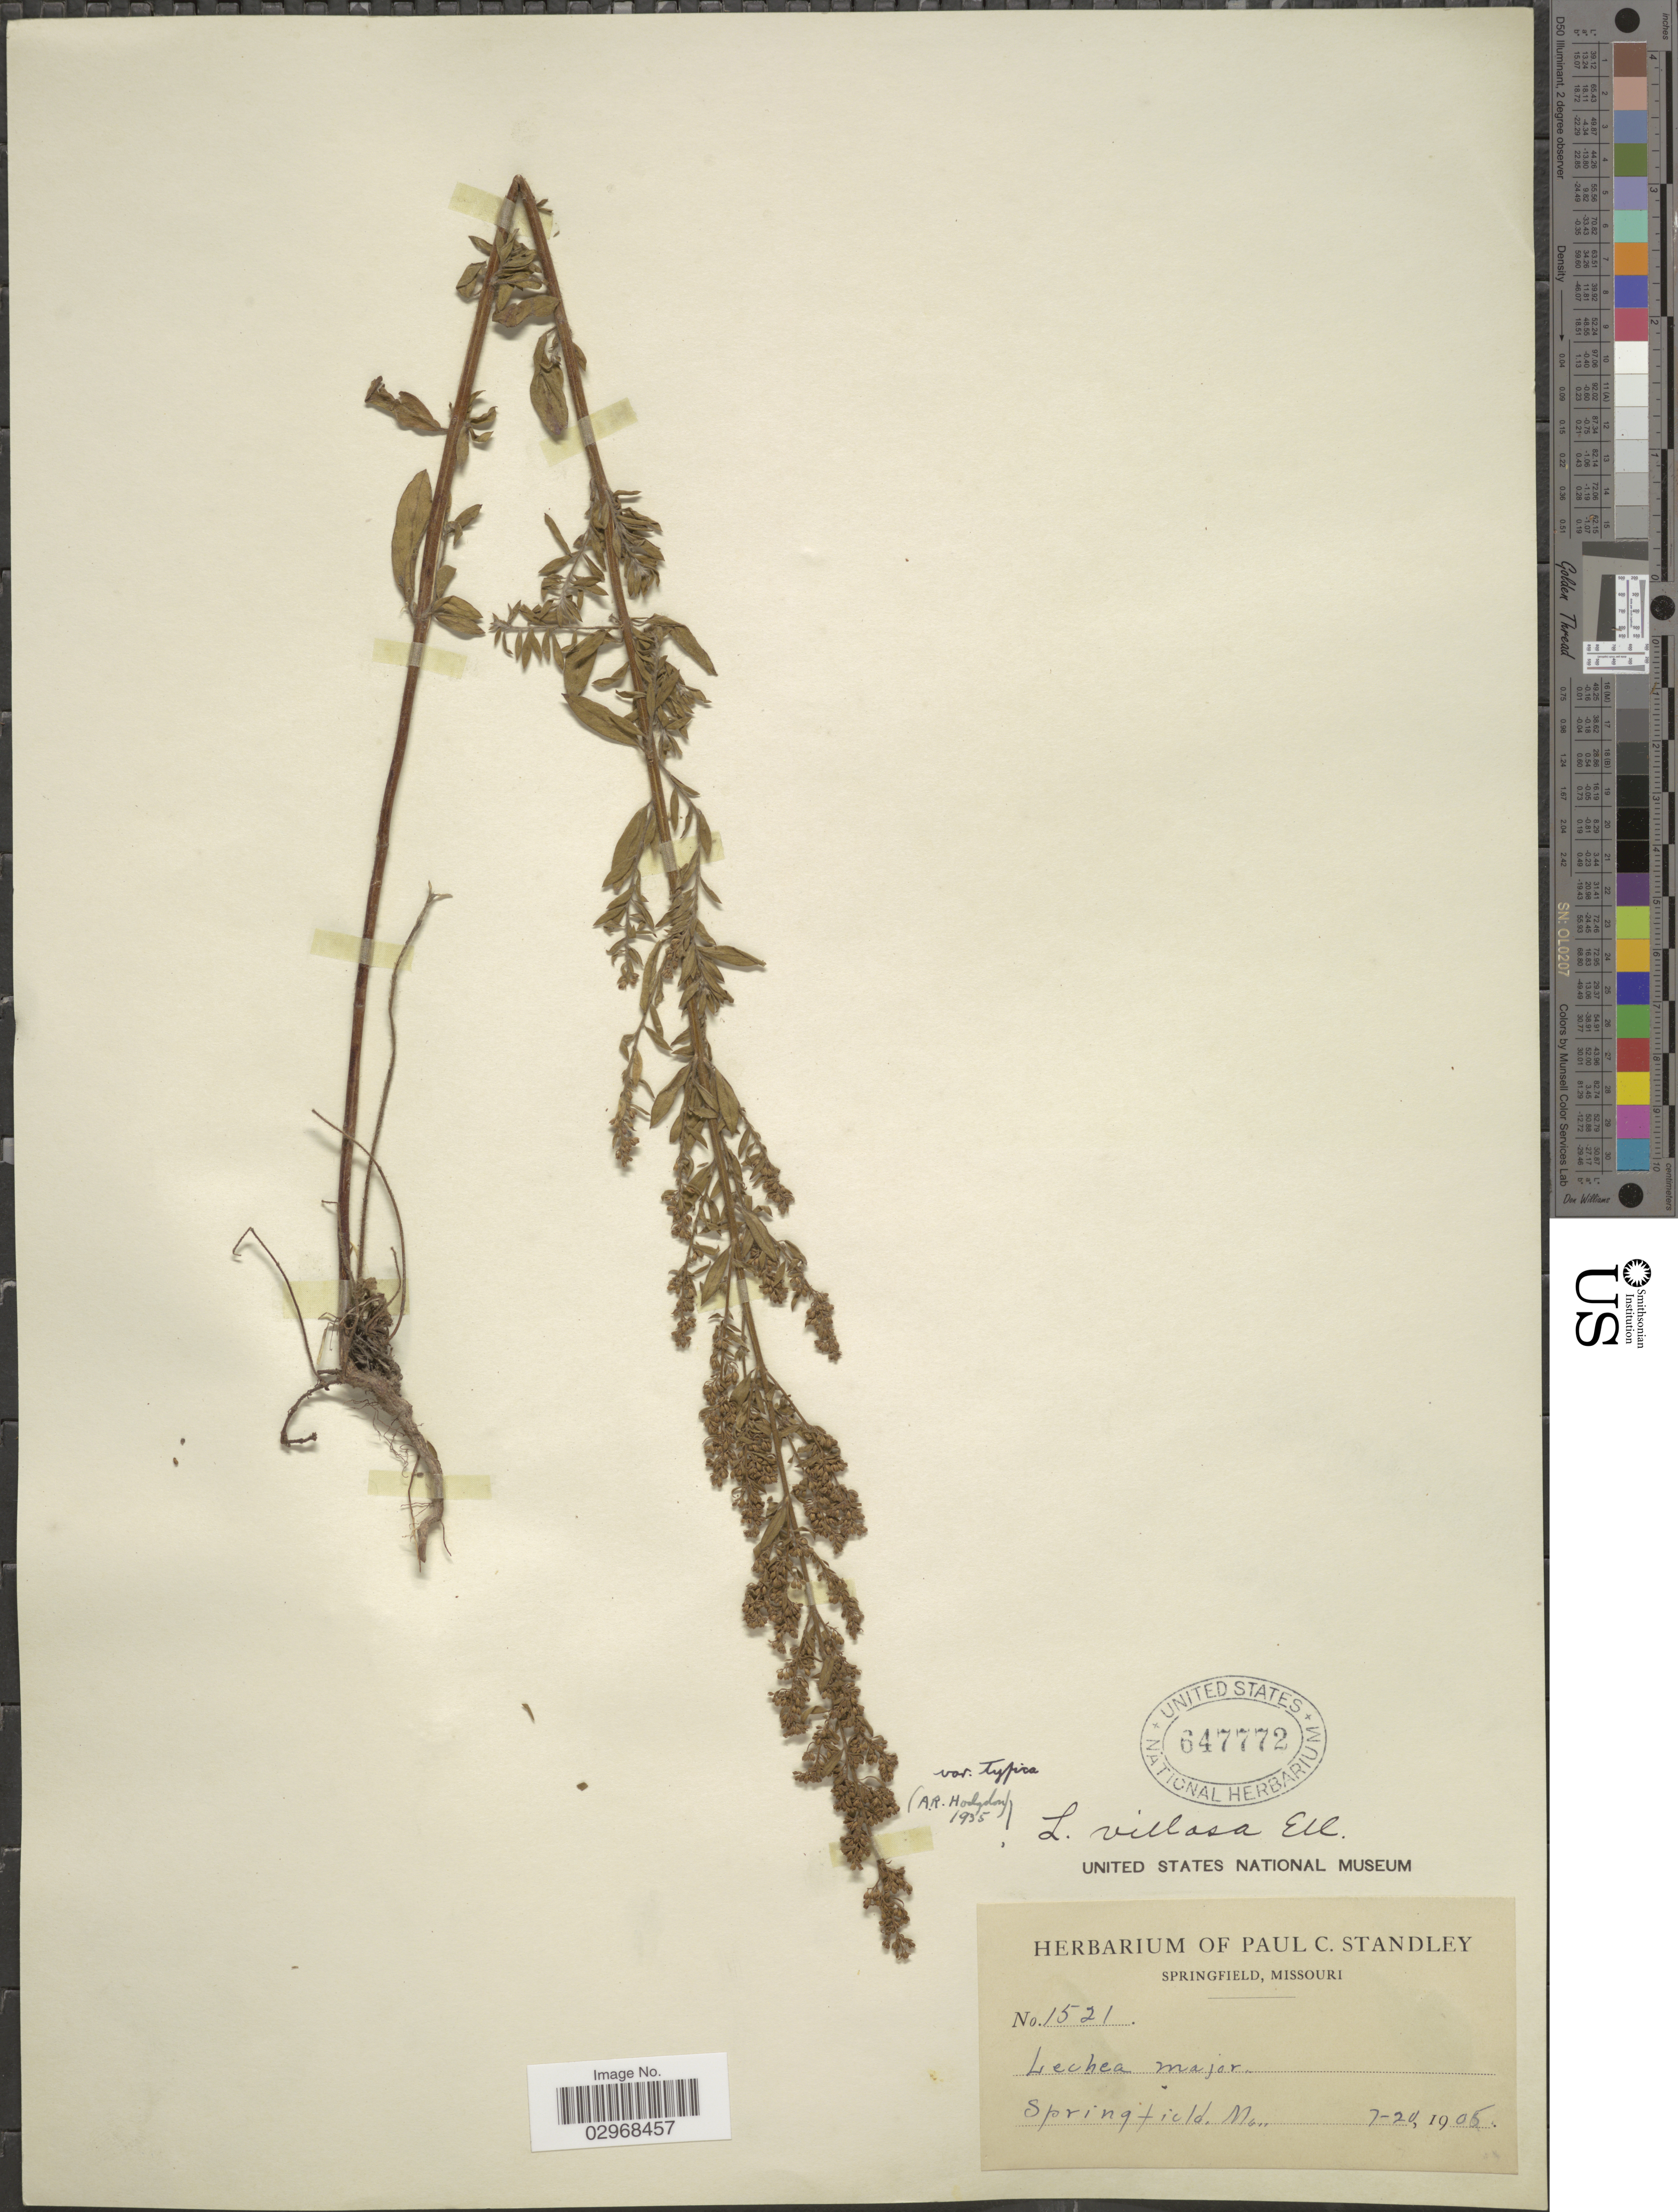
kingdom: Plantae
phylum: Tracheophyta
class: Magnoliopsida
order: Malvales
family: Cistaceae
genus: Lechea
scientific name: Lechea villosa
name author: Elliott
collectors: ex herb. Paul C. Standley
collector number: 1521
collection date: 1905-07-20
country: United States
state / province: Missouri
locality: Springfield.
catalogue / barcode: US 647772